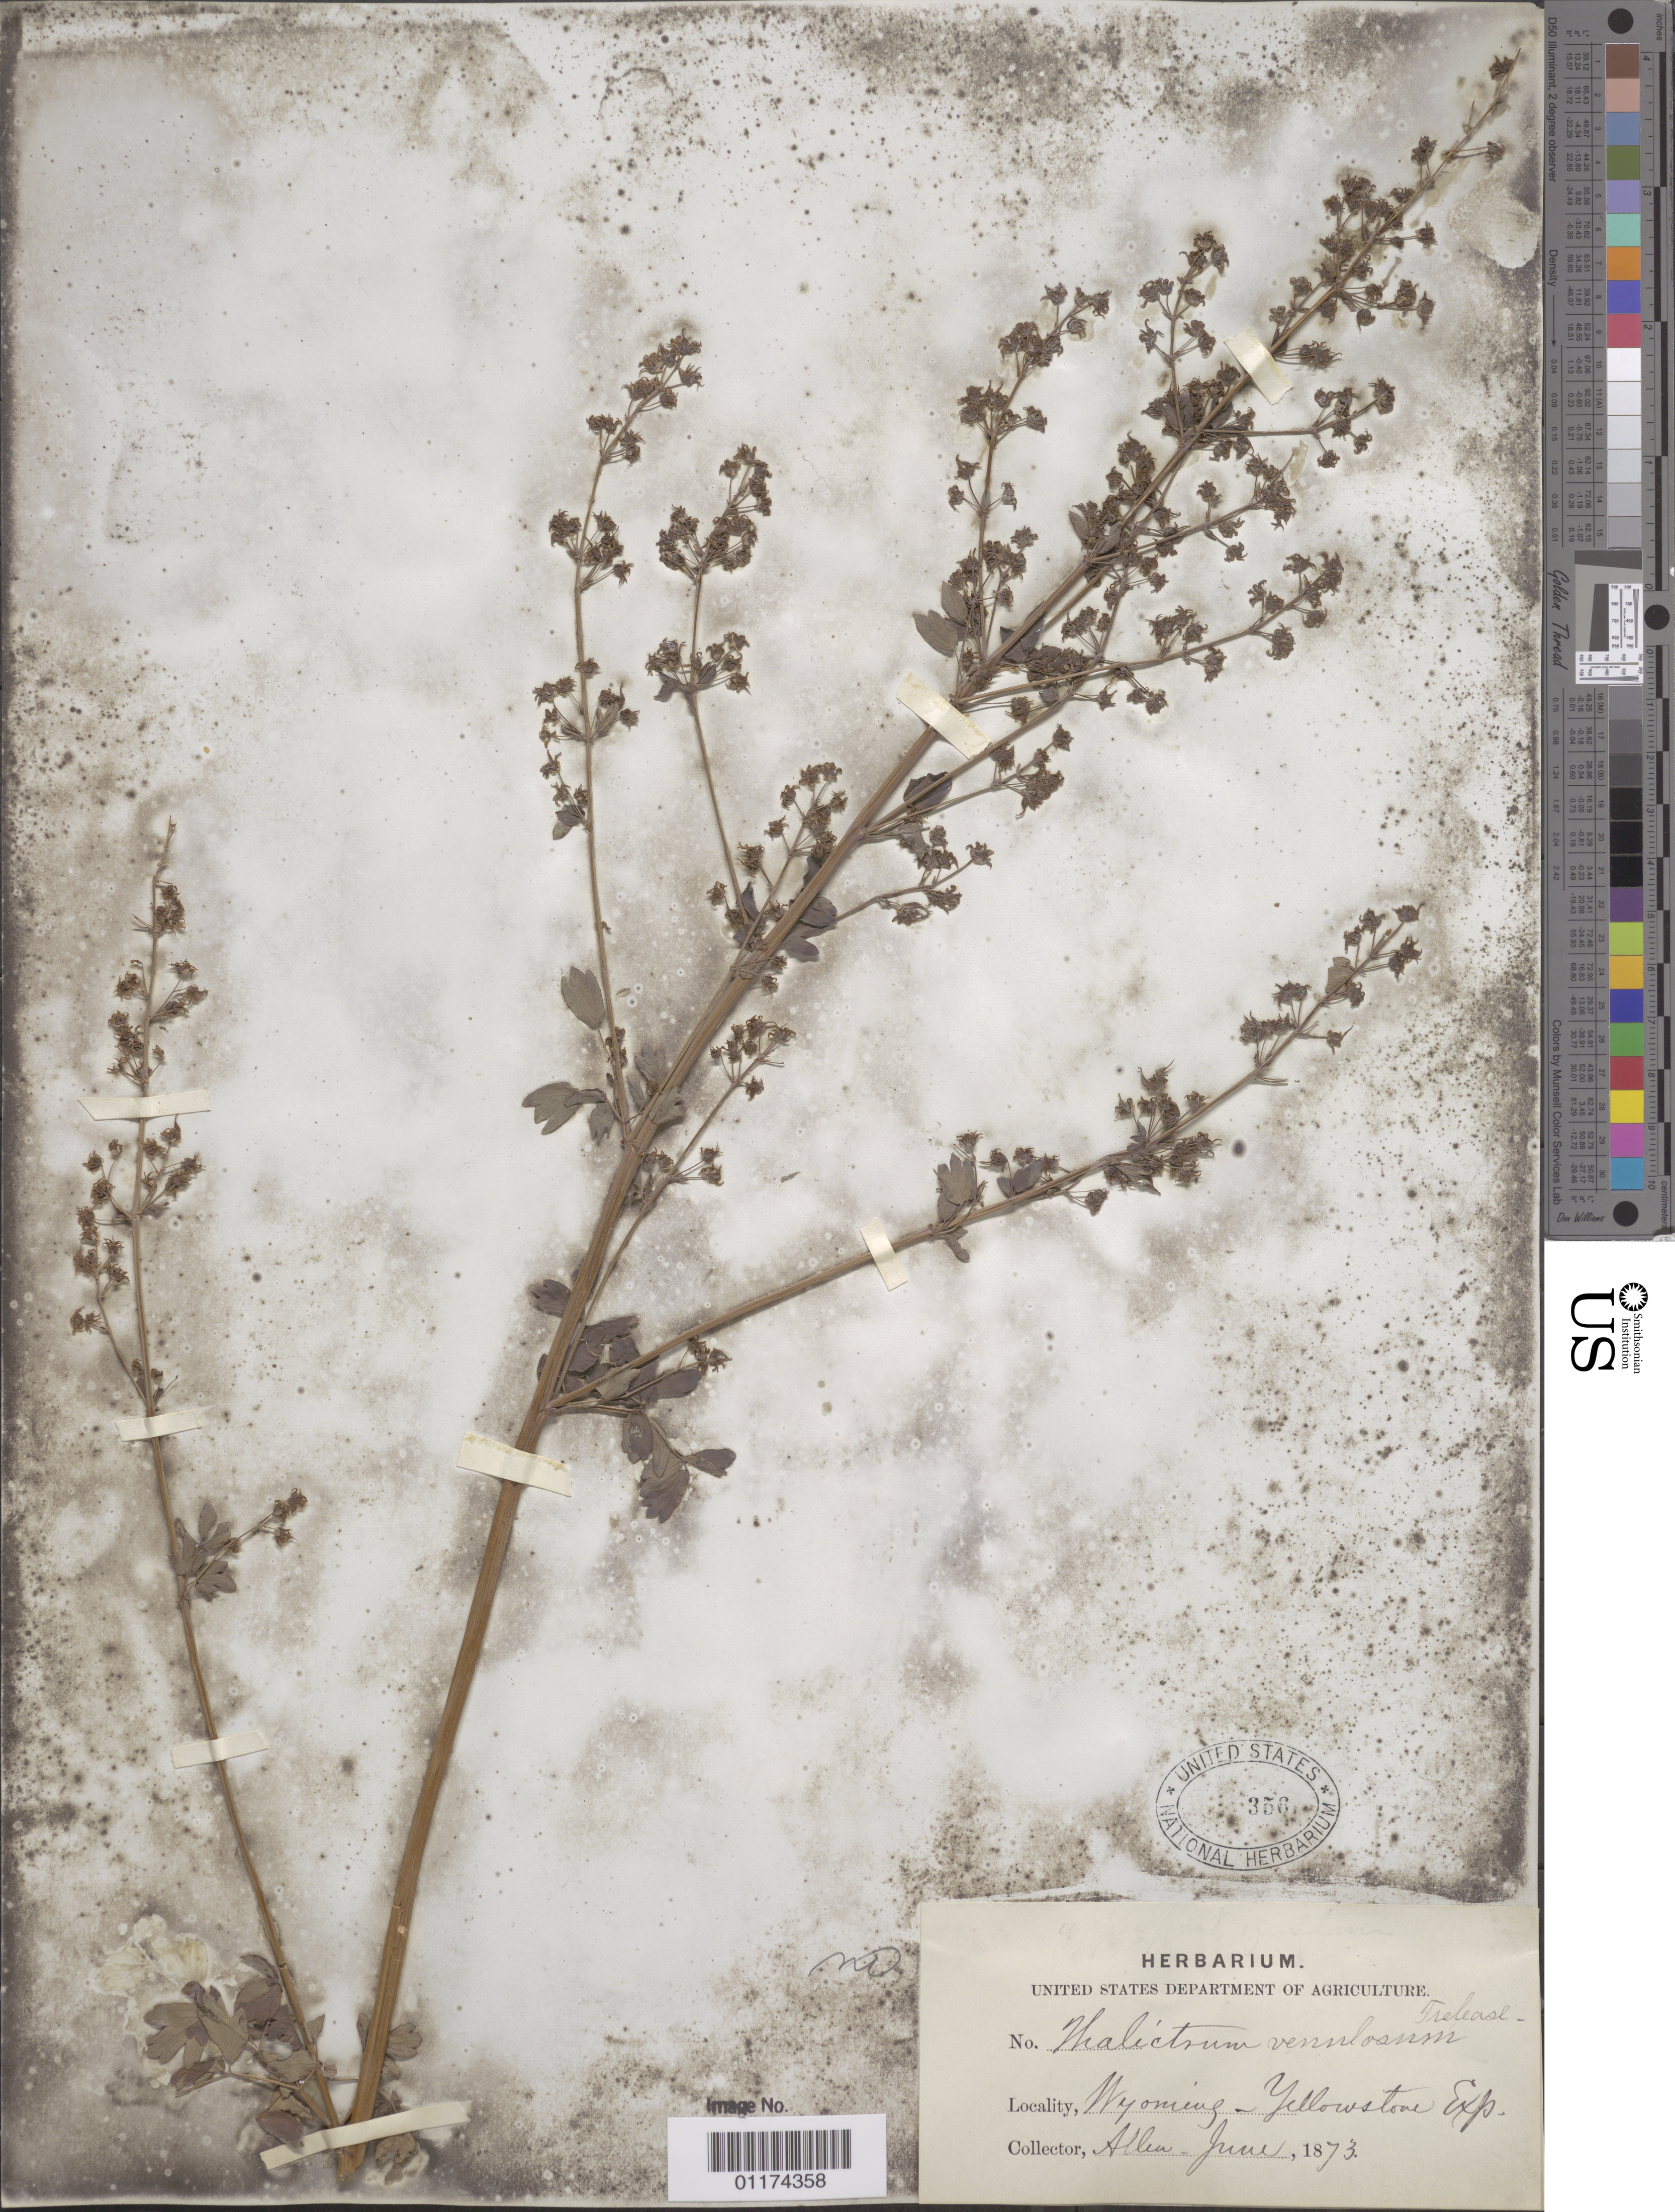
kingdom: Plantae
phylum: Tracheophyta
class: Magnoliopsida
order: Ranunculales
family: Ranunculaceae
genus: Thalictrum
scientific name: Thalictrum venulosum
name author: Trel.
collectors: -- Allen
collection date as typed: Jun 1873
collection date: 1873-06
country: United States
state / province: Wyoming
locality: Yellowstone Exp.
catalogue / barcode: US 356